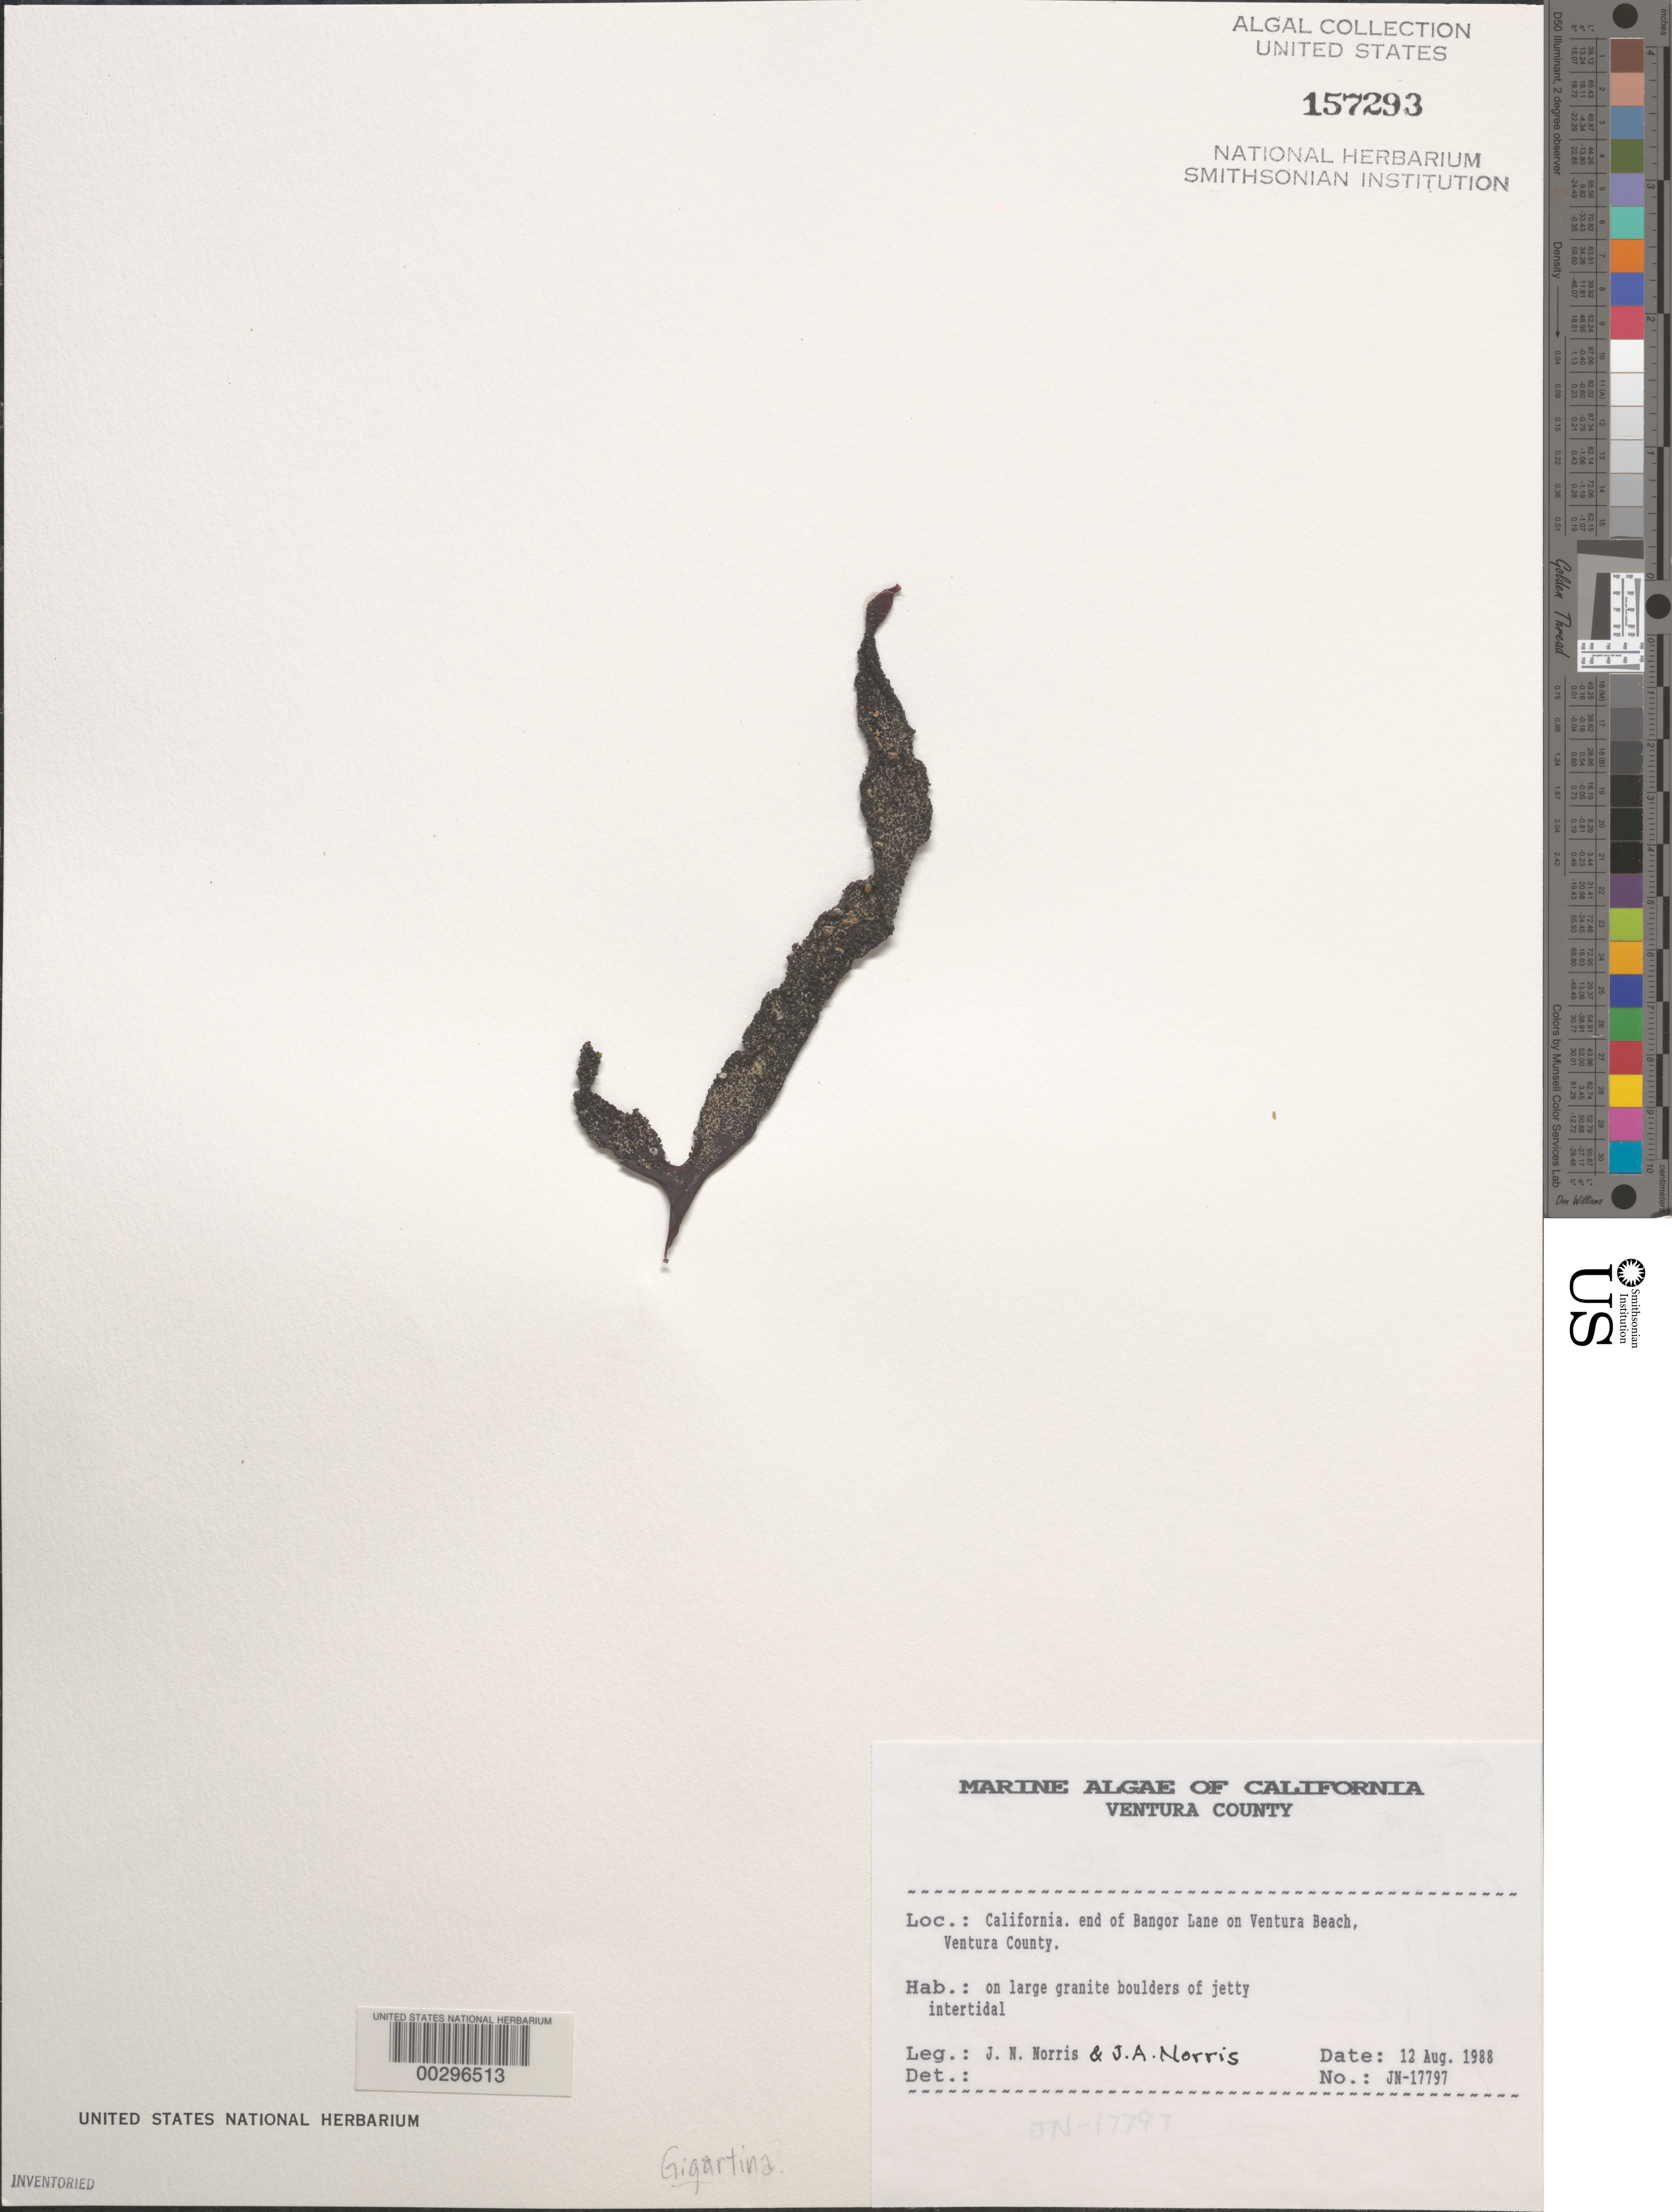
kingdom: Plantae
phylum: Rhodophyta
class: Florideophyceae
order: Gigartinales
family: Gigartinaceae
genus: Gigartina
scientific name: Gigartina sp.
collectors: J. N. Norris & J. A. Norris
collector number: JN-17797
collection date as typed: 12 Aug 1988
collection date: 1988-08-12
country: United States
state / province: California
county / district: Ventura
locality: Ventura Beach, end of Bangor Lane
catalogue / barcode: US 157293